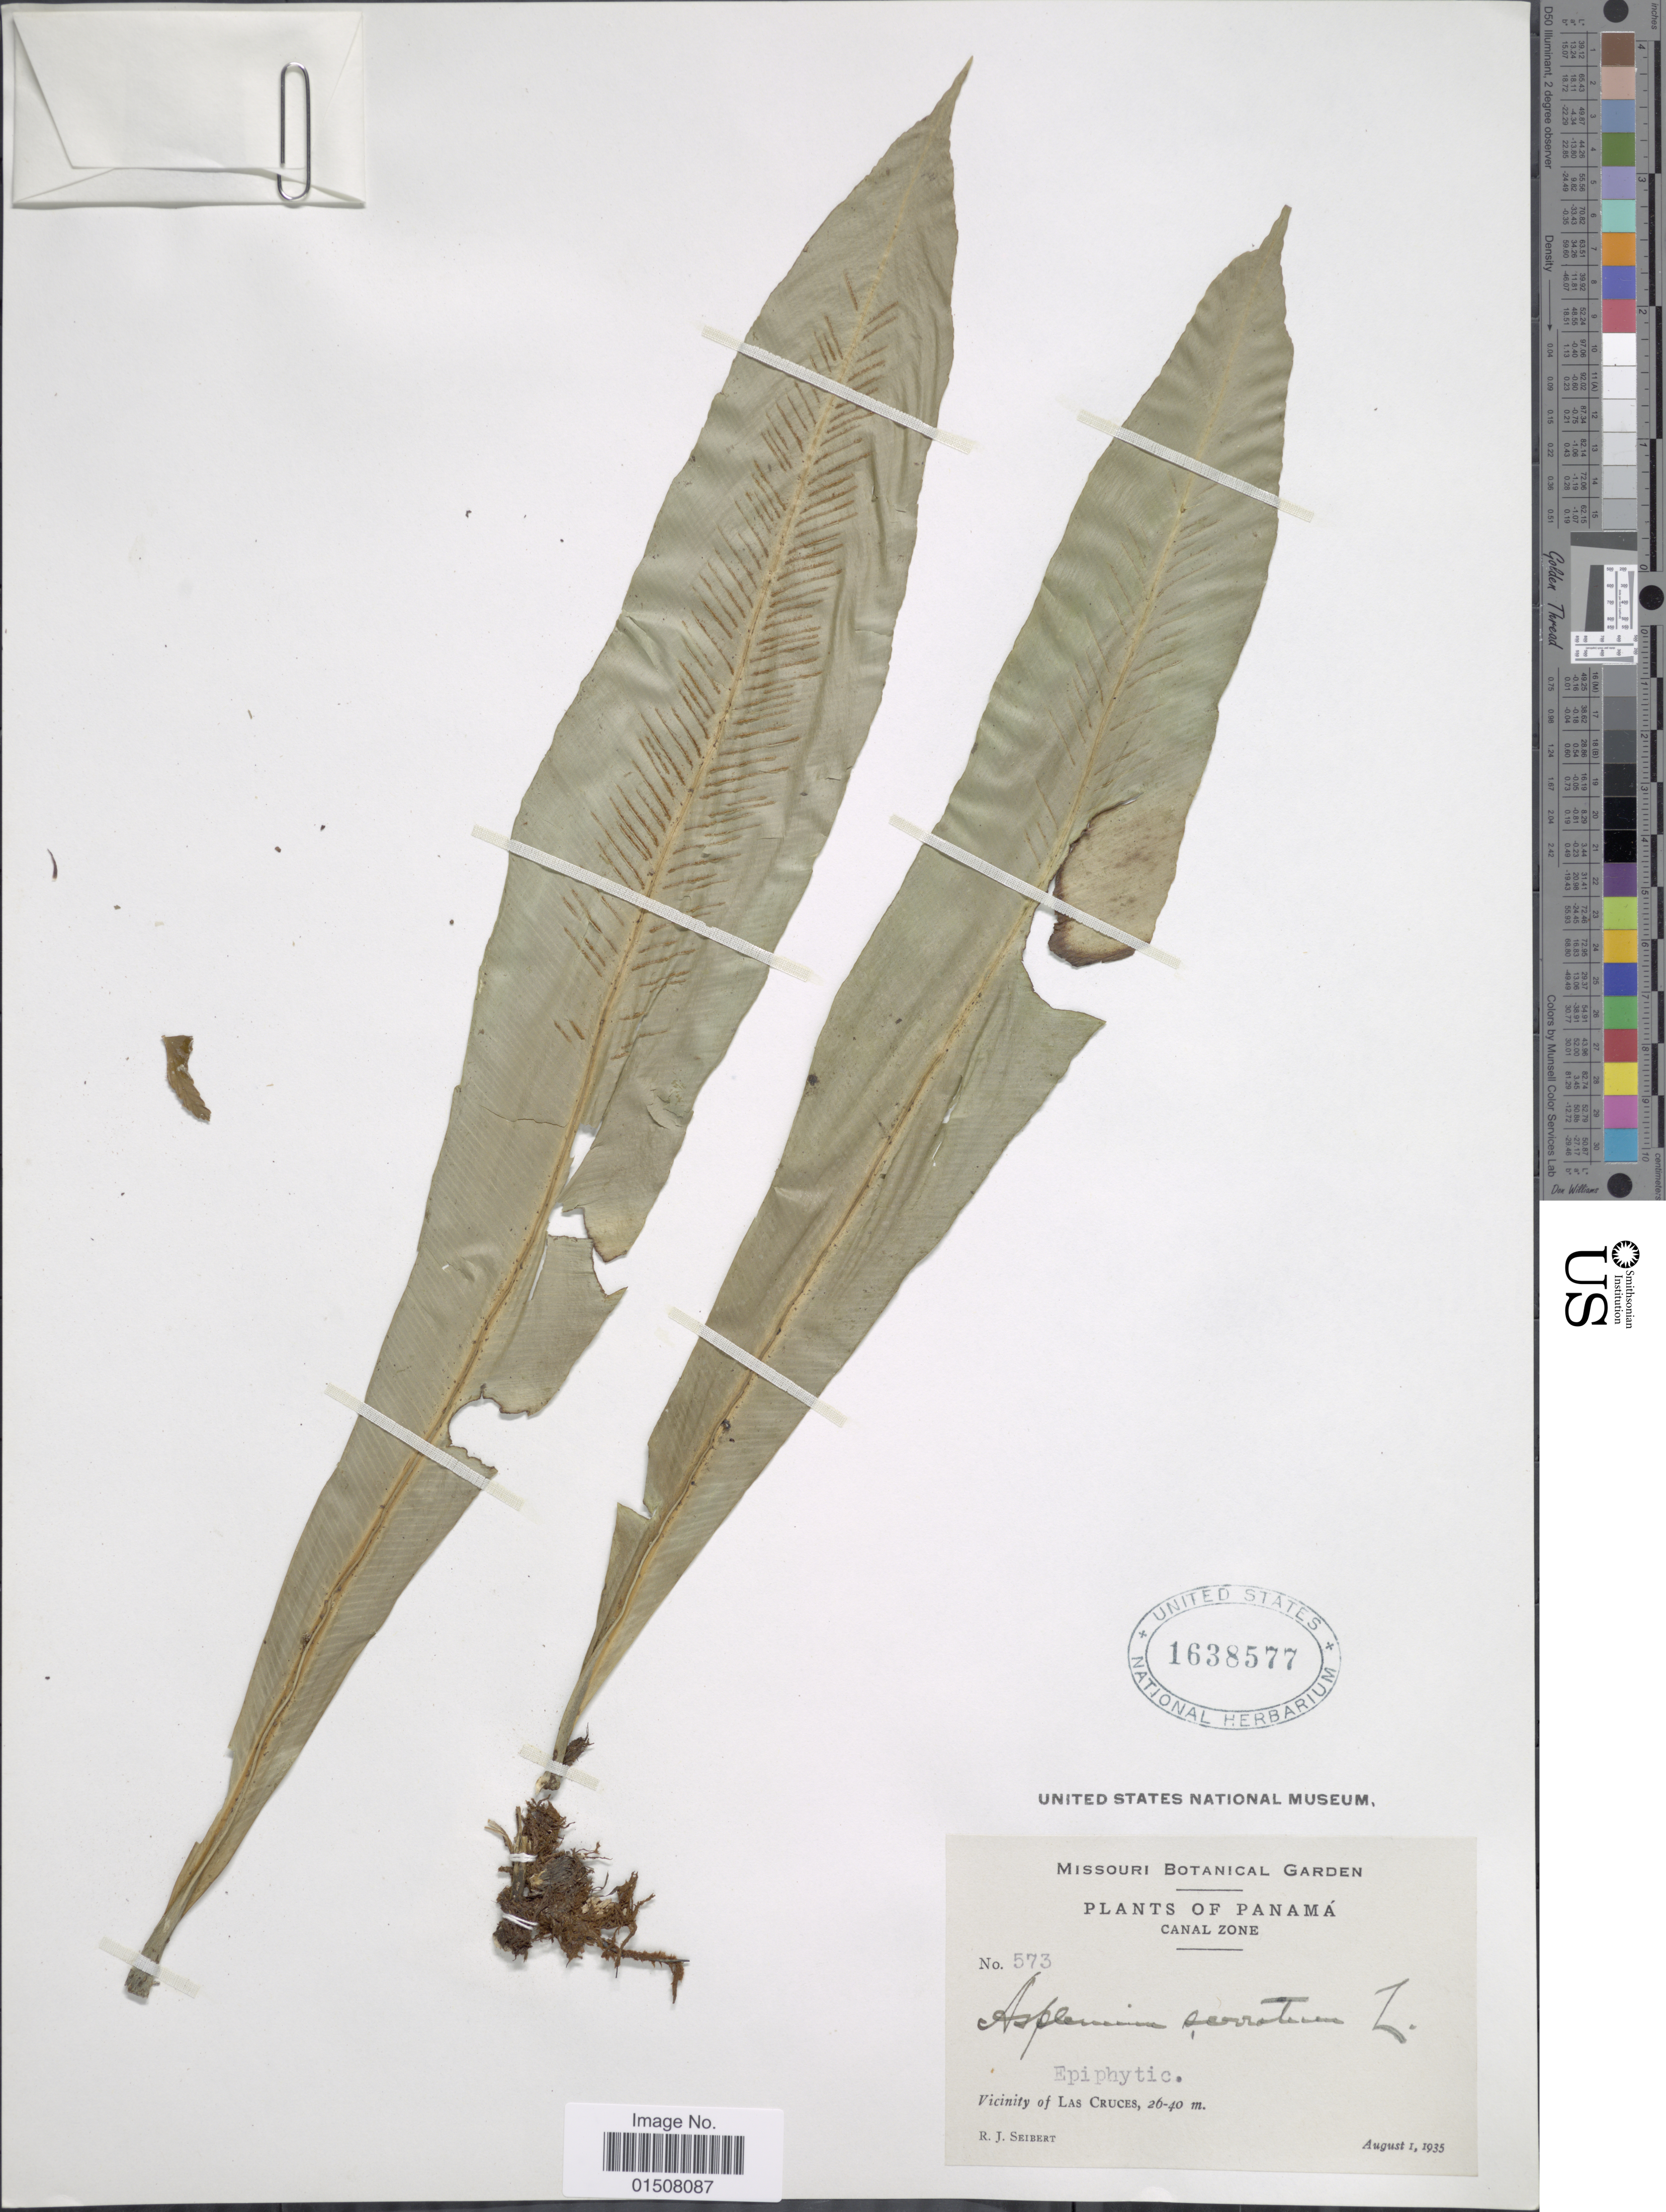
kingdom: Plantae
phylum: Tracheophyta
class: Polypodiopsida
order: Polypodiales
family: Aspleniaceae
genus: Asplenium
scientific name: Asplenium serratum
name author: L.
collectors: R. J. Seibert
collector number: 573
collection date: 1935-08-01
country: Panama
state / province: Colón / Panamá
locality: Canal Zone, Vicinity of Las Cruces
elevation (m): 26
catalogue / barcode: US 1638577